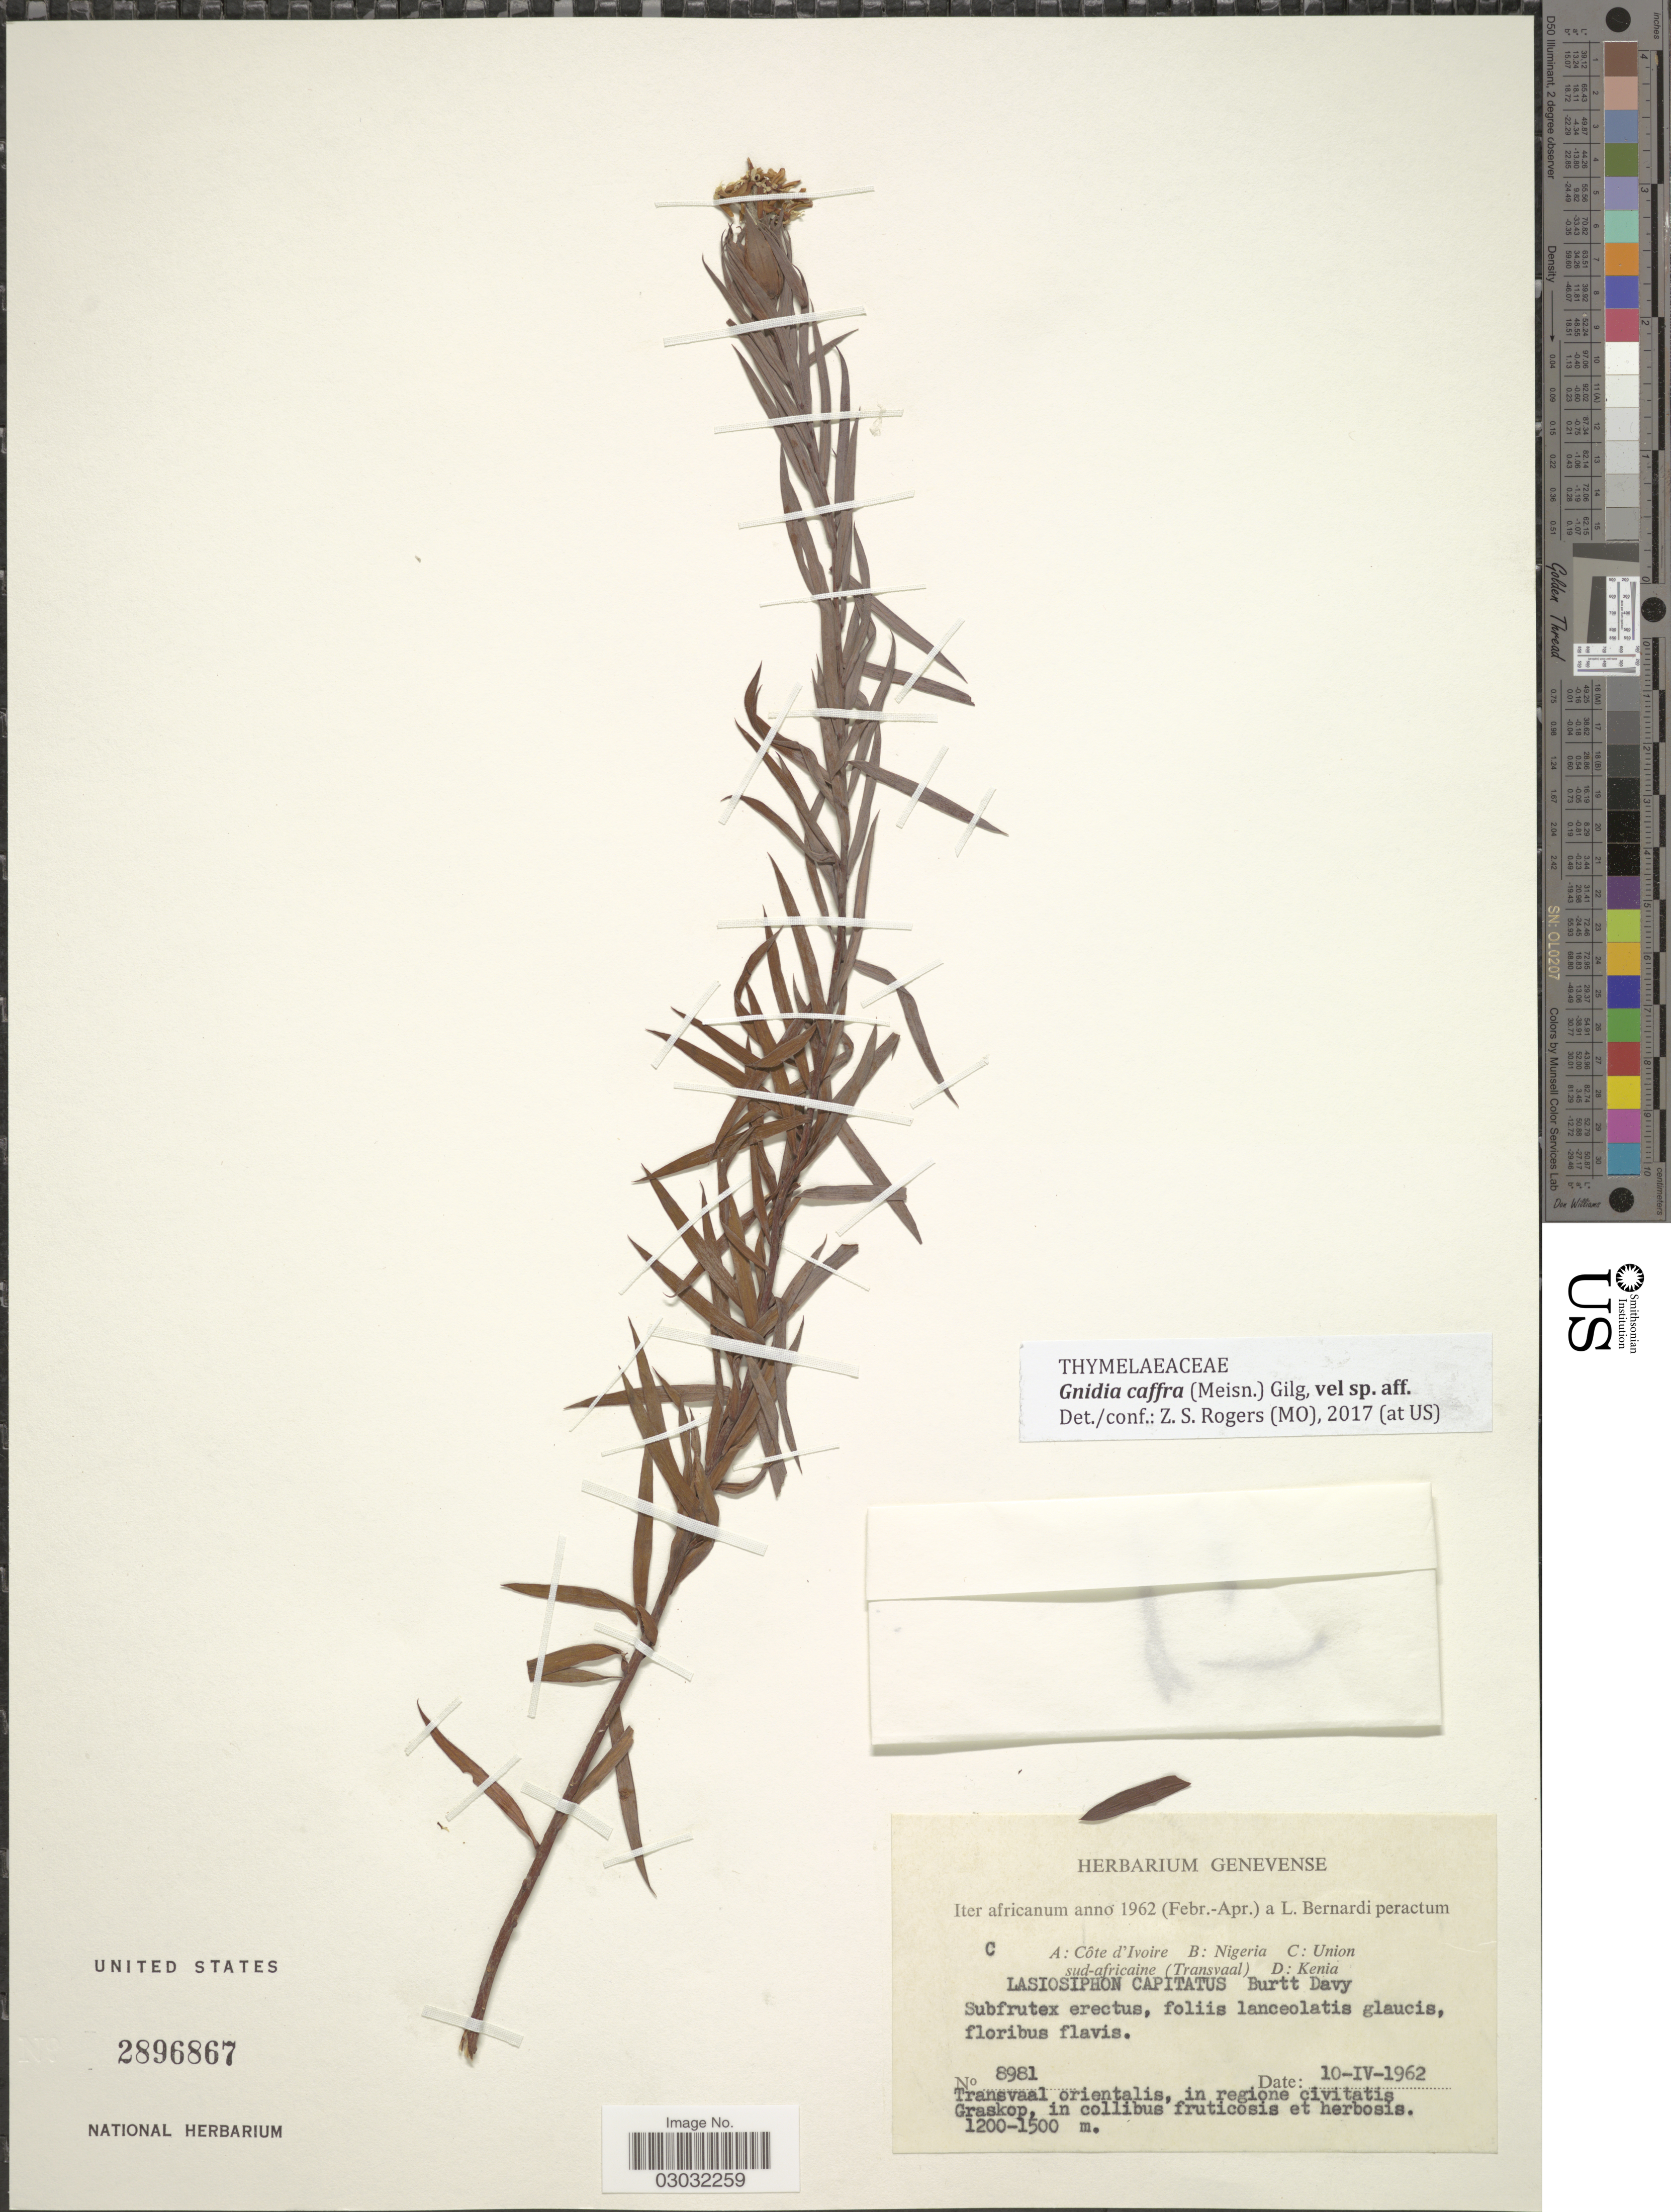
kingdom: Plantae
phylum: Tracheophyta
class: Magnoliopsida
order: Malvales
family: Thymelaeaceae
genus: Lasiosiphon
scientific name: Lasiosiphon caffer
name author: Meisn.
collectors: L. Bernardi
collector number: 8981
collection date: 1962-04-10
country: South Africa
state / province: Mpumalanga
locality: Iter africanum. Union sud-africaine (Transvaal). Transvaal orientalis, in regione civitatis Graskop.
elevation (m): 1200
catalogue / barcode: US 2896867